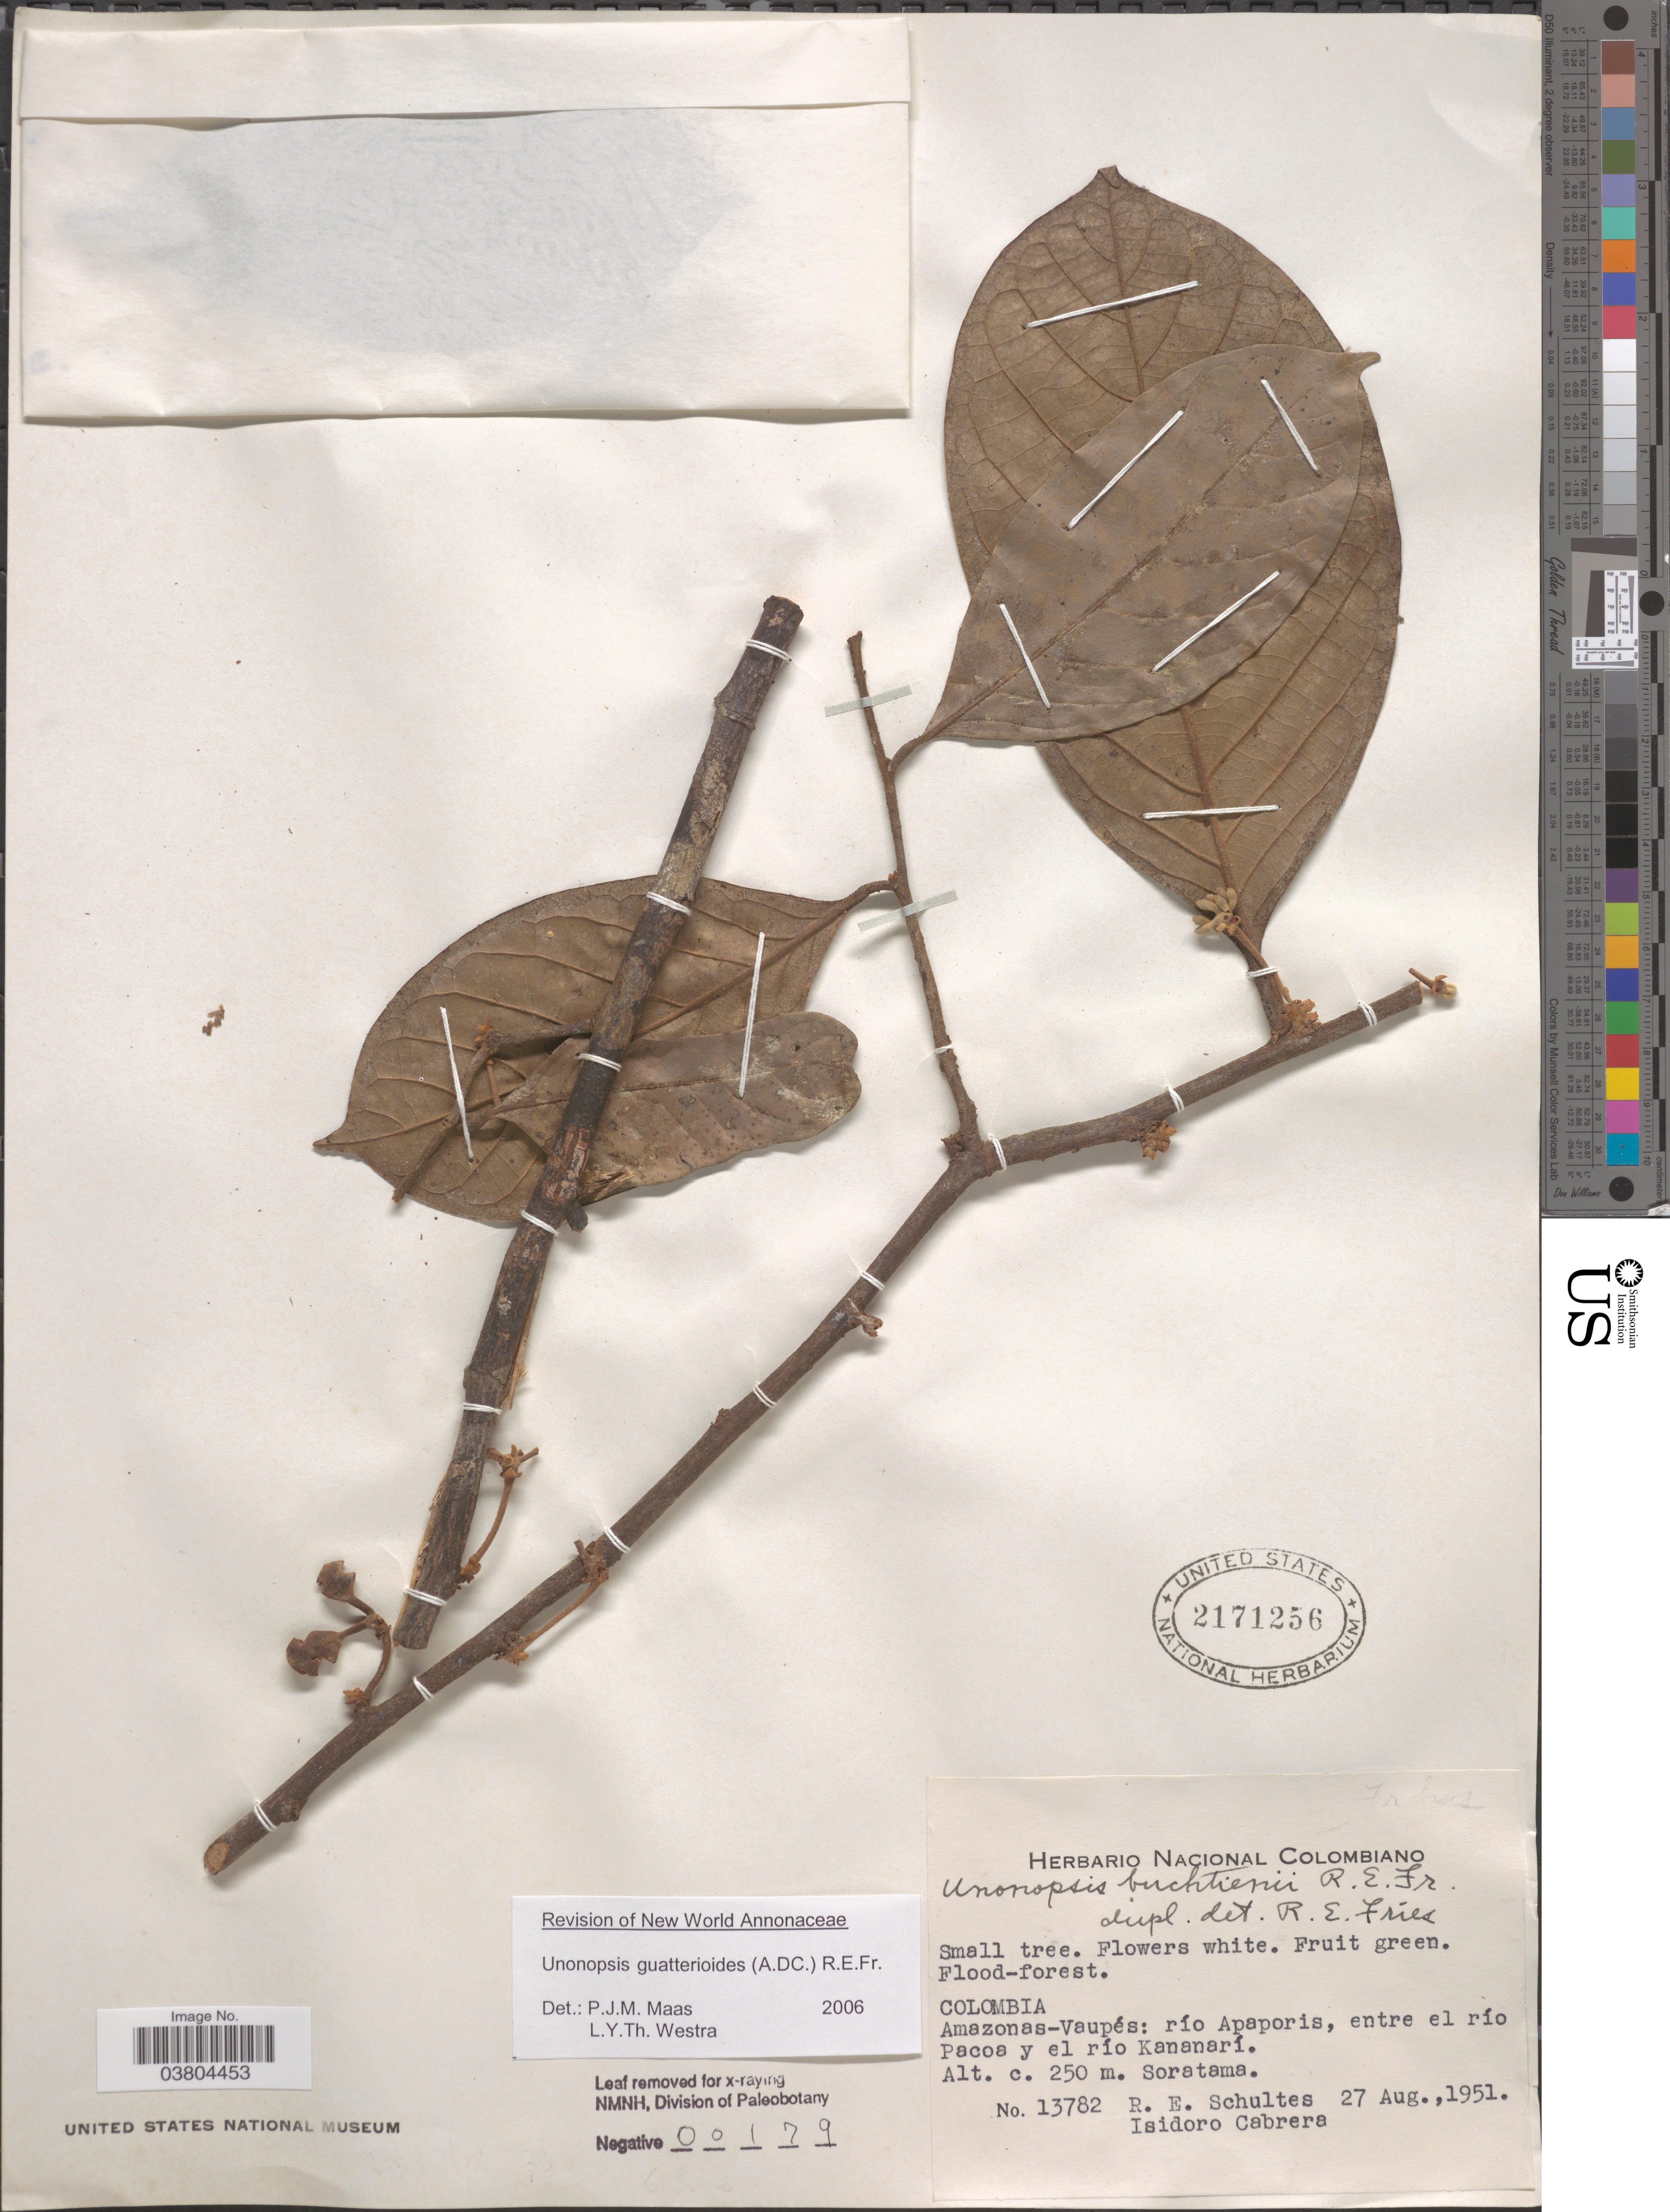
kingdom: Plantae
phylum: Tracheophyta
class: Magnoliopsida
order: Magnoliales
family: Annonaceae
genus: Unonopsis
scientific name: Unonopsis guatterioides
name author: (A. DC.) R.E. Fr.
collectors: R. E. Schultes & I. Cabrera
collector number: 13782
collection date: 1951-08-27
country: Colombia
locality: Amazonas-Vaupés. río Apaporis, entre el río Pacoa y el río Kananarí. Soratama.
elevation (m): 250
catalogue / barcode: US 2171256